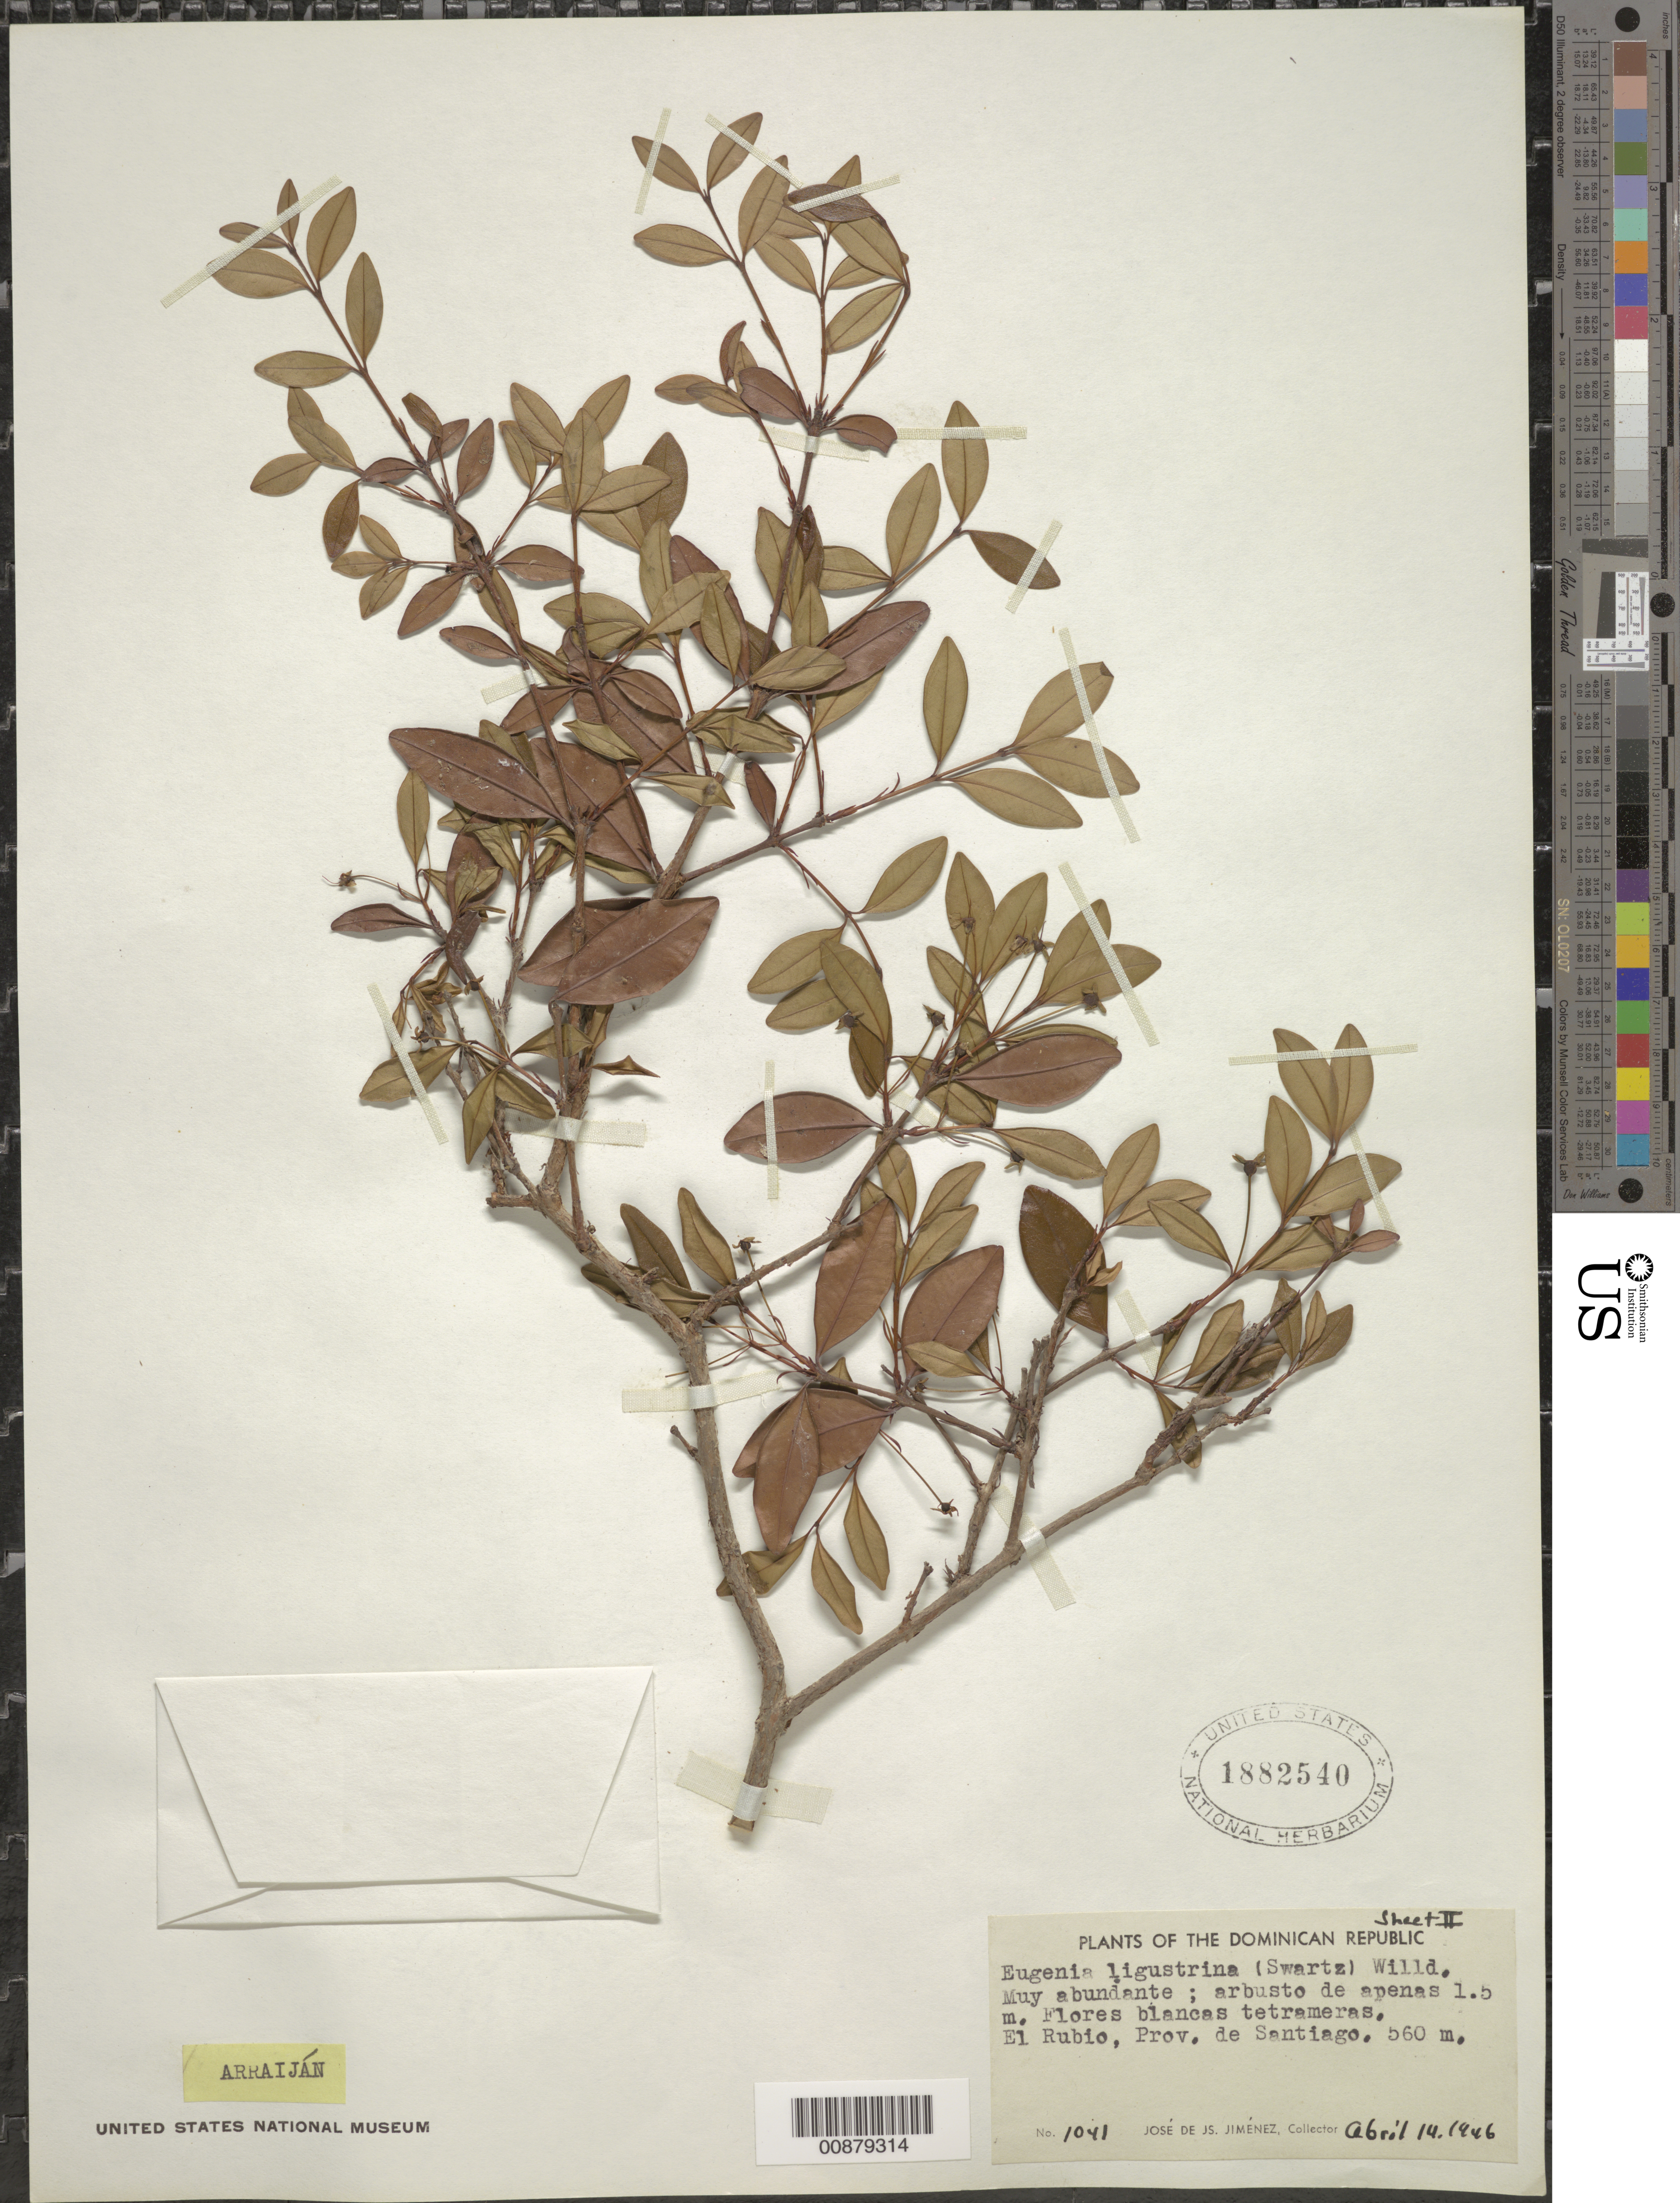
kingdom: Plantae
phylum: Tracheophyta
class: Magnoliopsida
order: Myrtales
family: Myrtaceae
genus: Eugenia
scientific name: Eugenia ligustrina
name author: (Sw.) Willd.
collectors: J. J. Jiménez Almonte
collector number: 1041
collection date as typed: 14 Apr 1946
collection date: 1946-04-14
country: Dominican Republic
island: Hispaniola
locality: El Rubio, Prov. De Santiago.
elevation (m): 560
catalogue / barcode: US 1882540